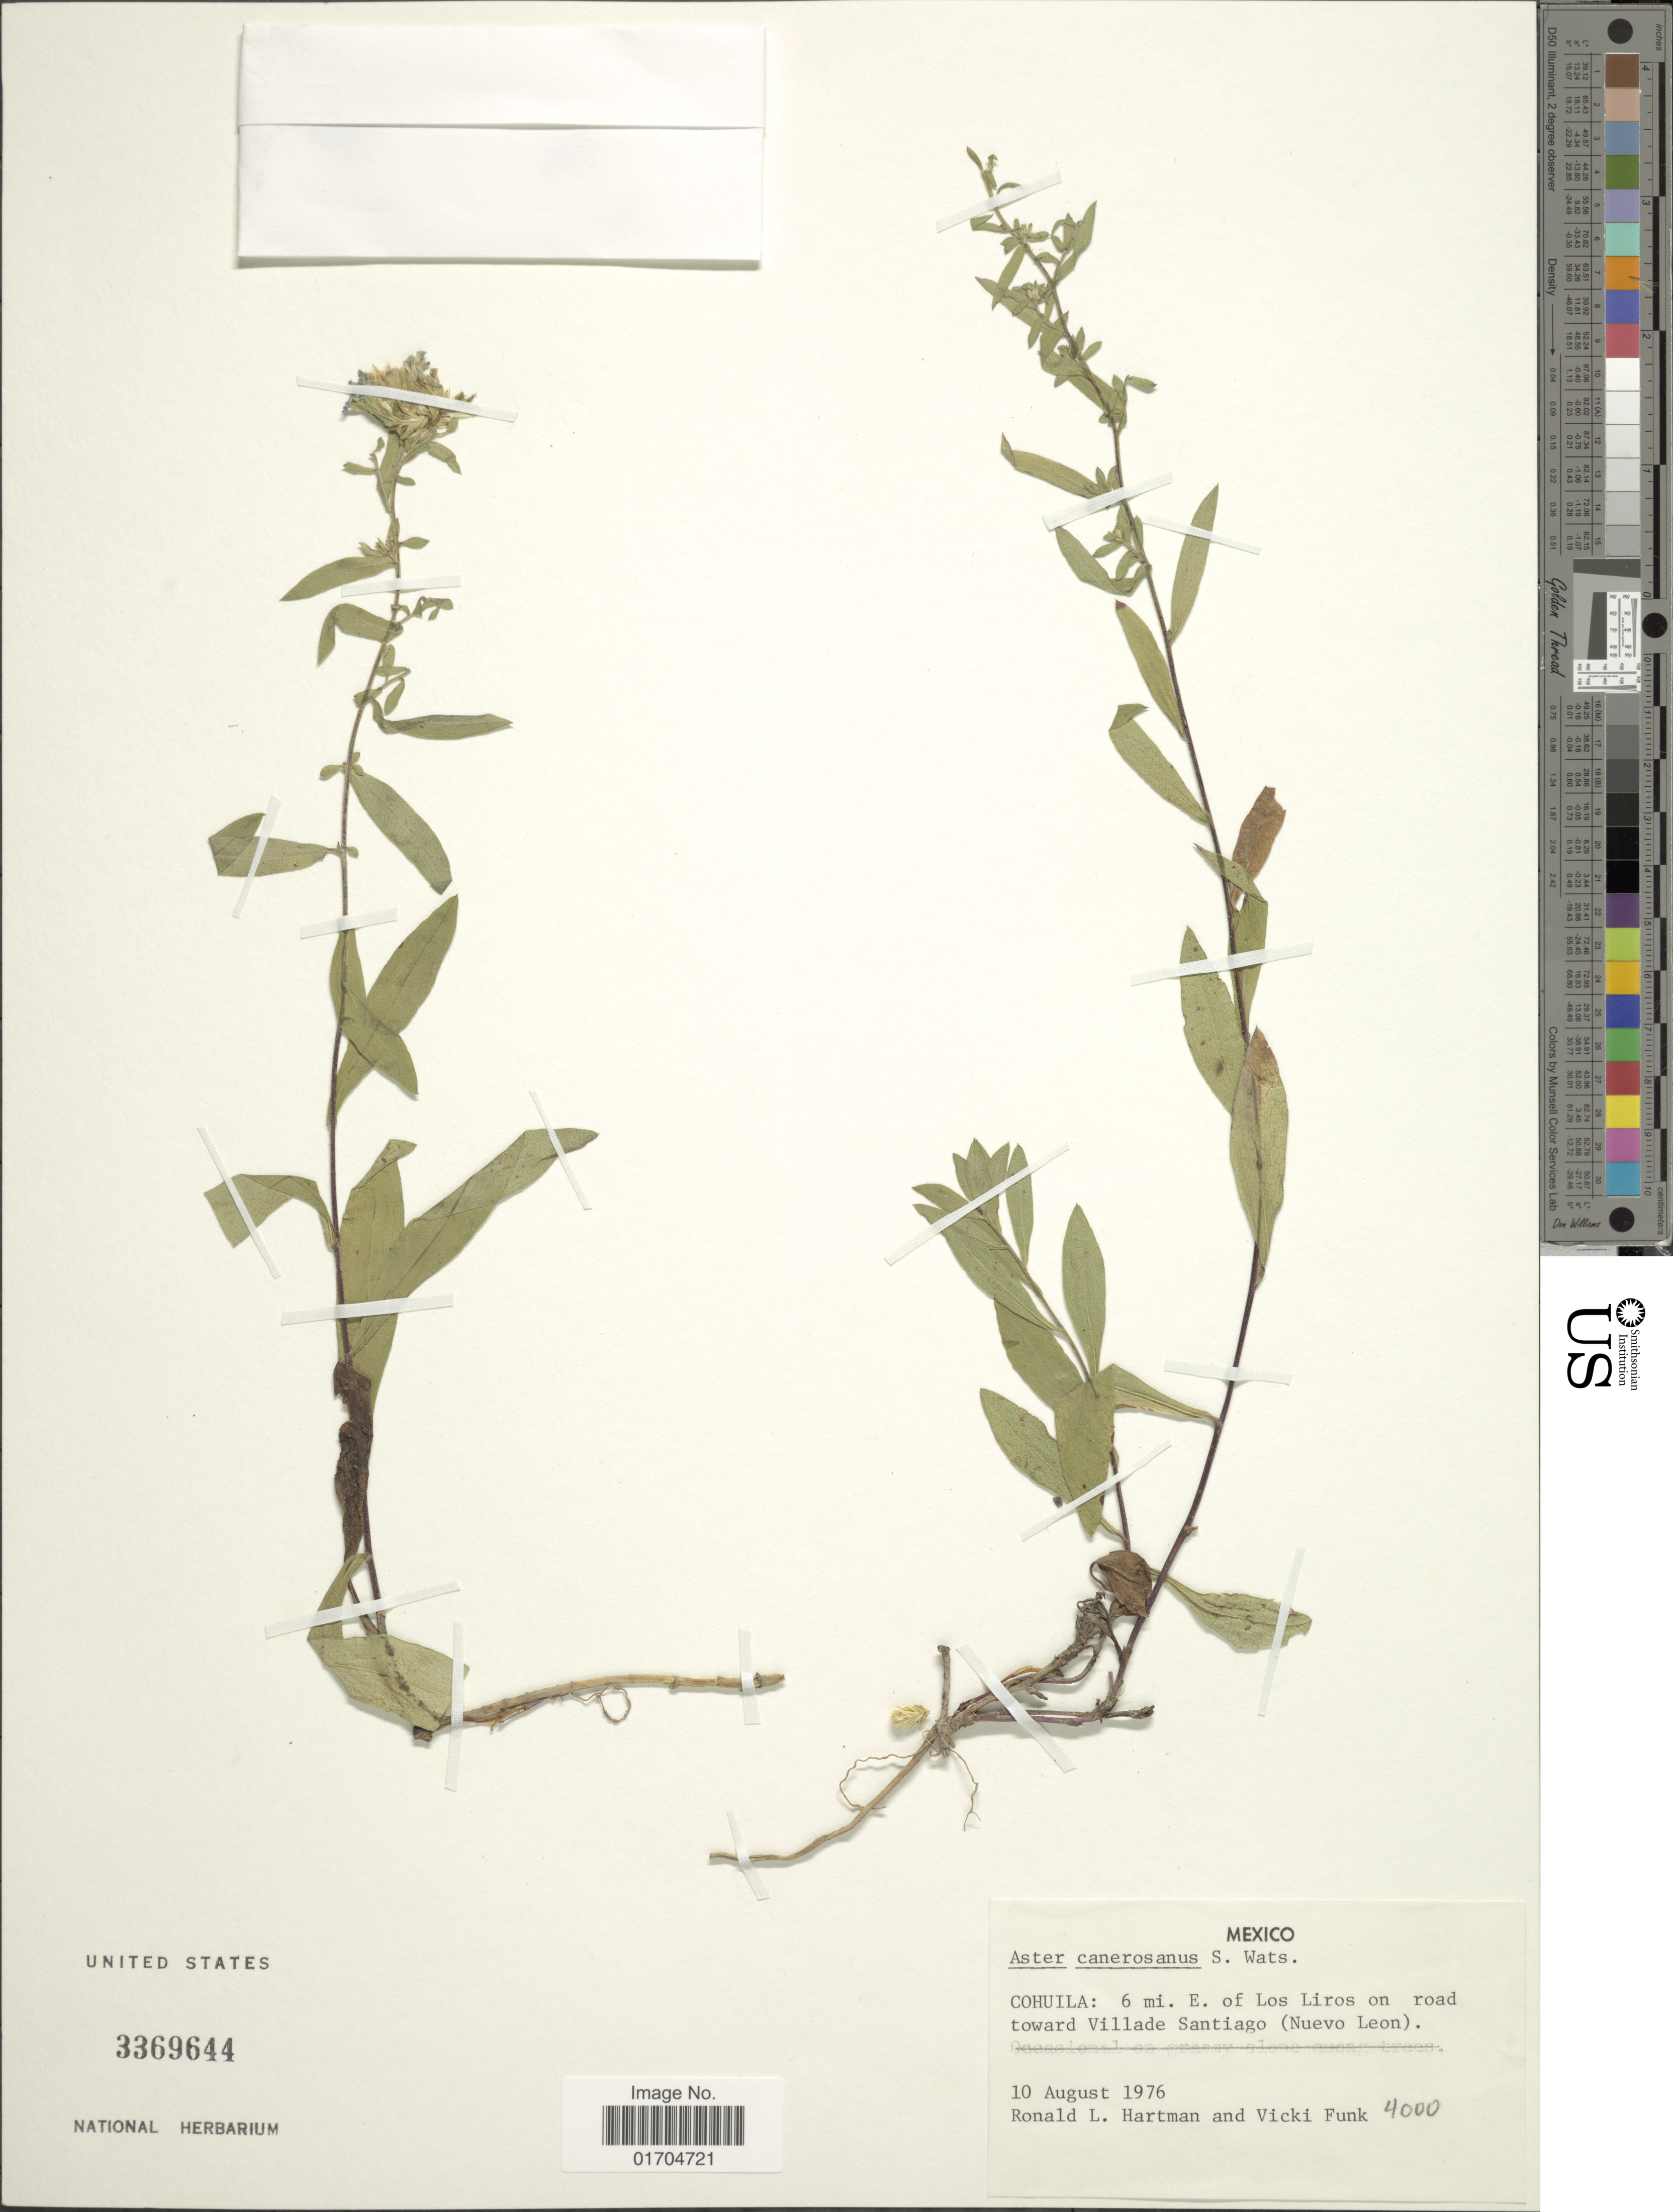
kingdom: Plantae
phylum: Tracheophyta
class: Magnoliopsida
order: Asterales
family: Asteraceae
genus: Symphyotrichum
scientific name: Symphyotrichum carnerosanum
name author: (S. Watson) G.L. Nesom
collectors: R. L. Hartman & V. Funk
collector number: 4000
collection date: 1976-08-10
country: Mexico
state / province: Nuevo León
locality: Cohuila: 6 mi. E. of Los Liros on road toward Villade Santiago (Nuevo Leon).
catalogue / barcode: US 3369644